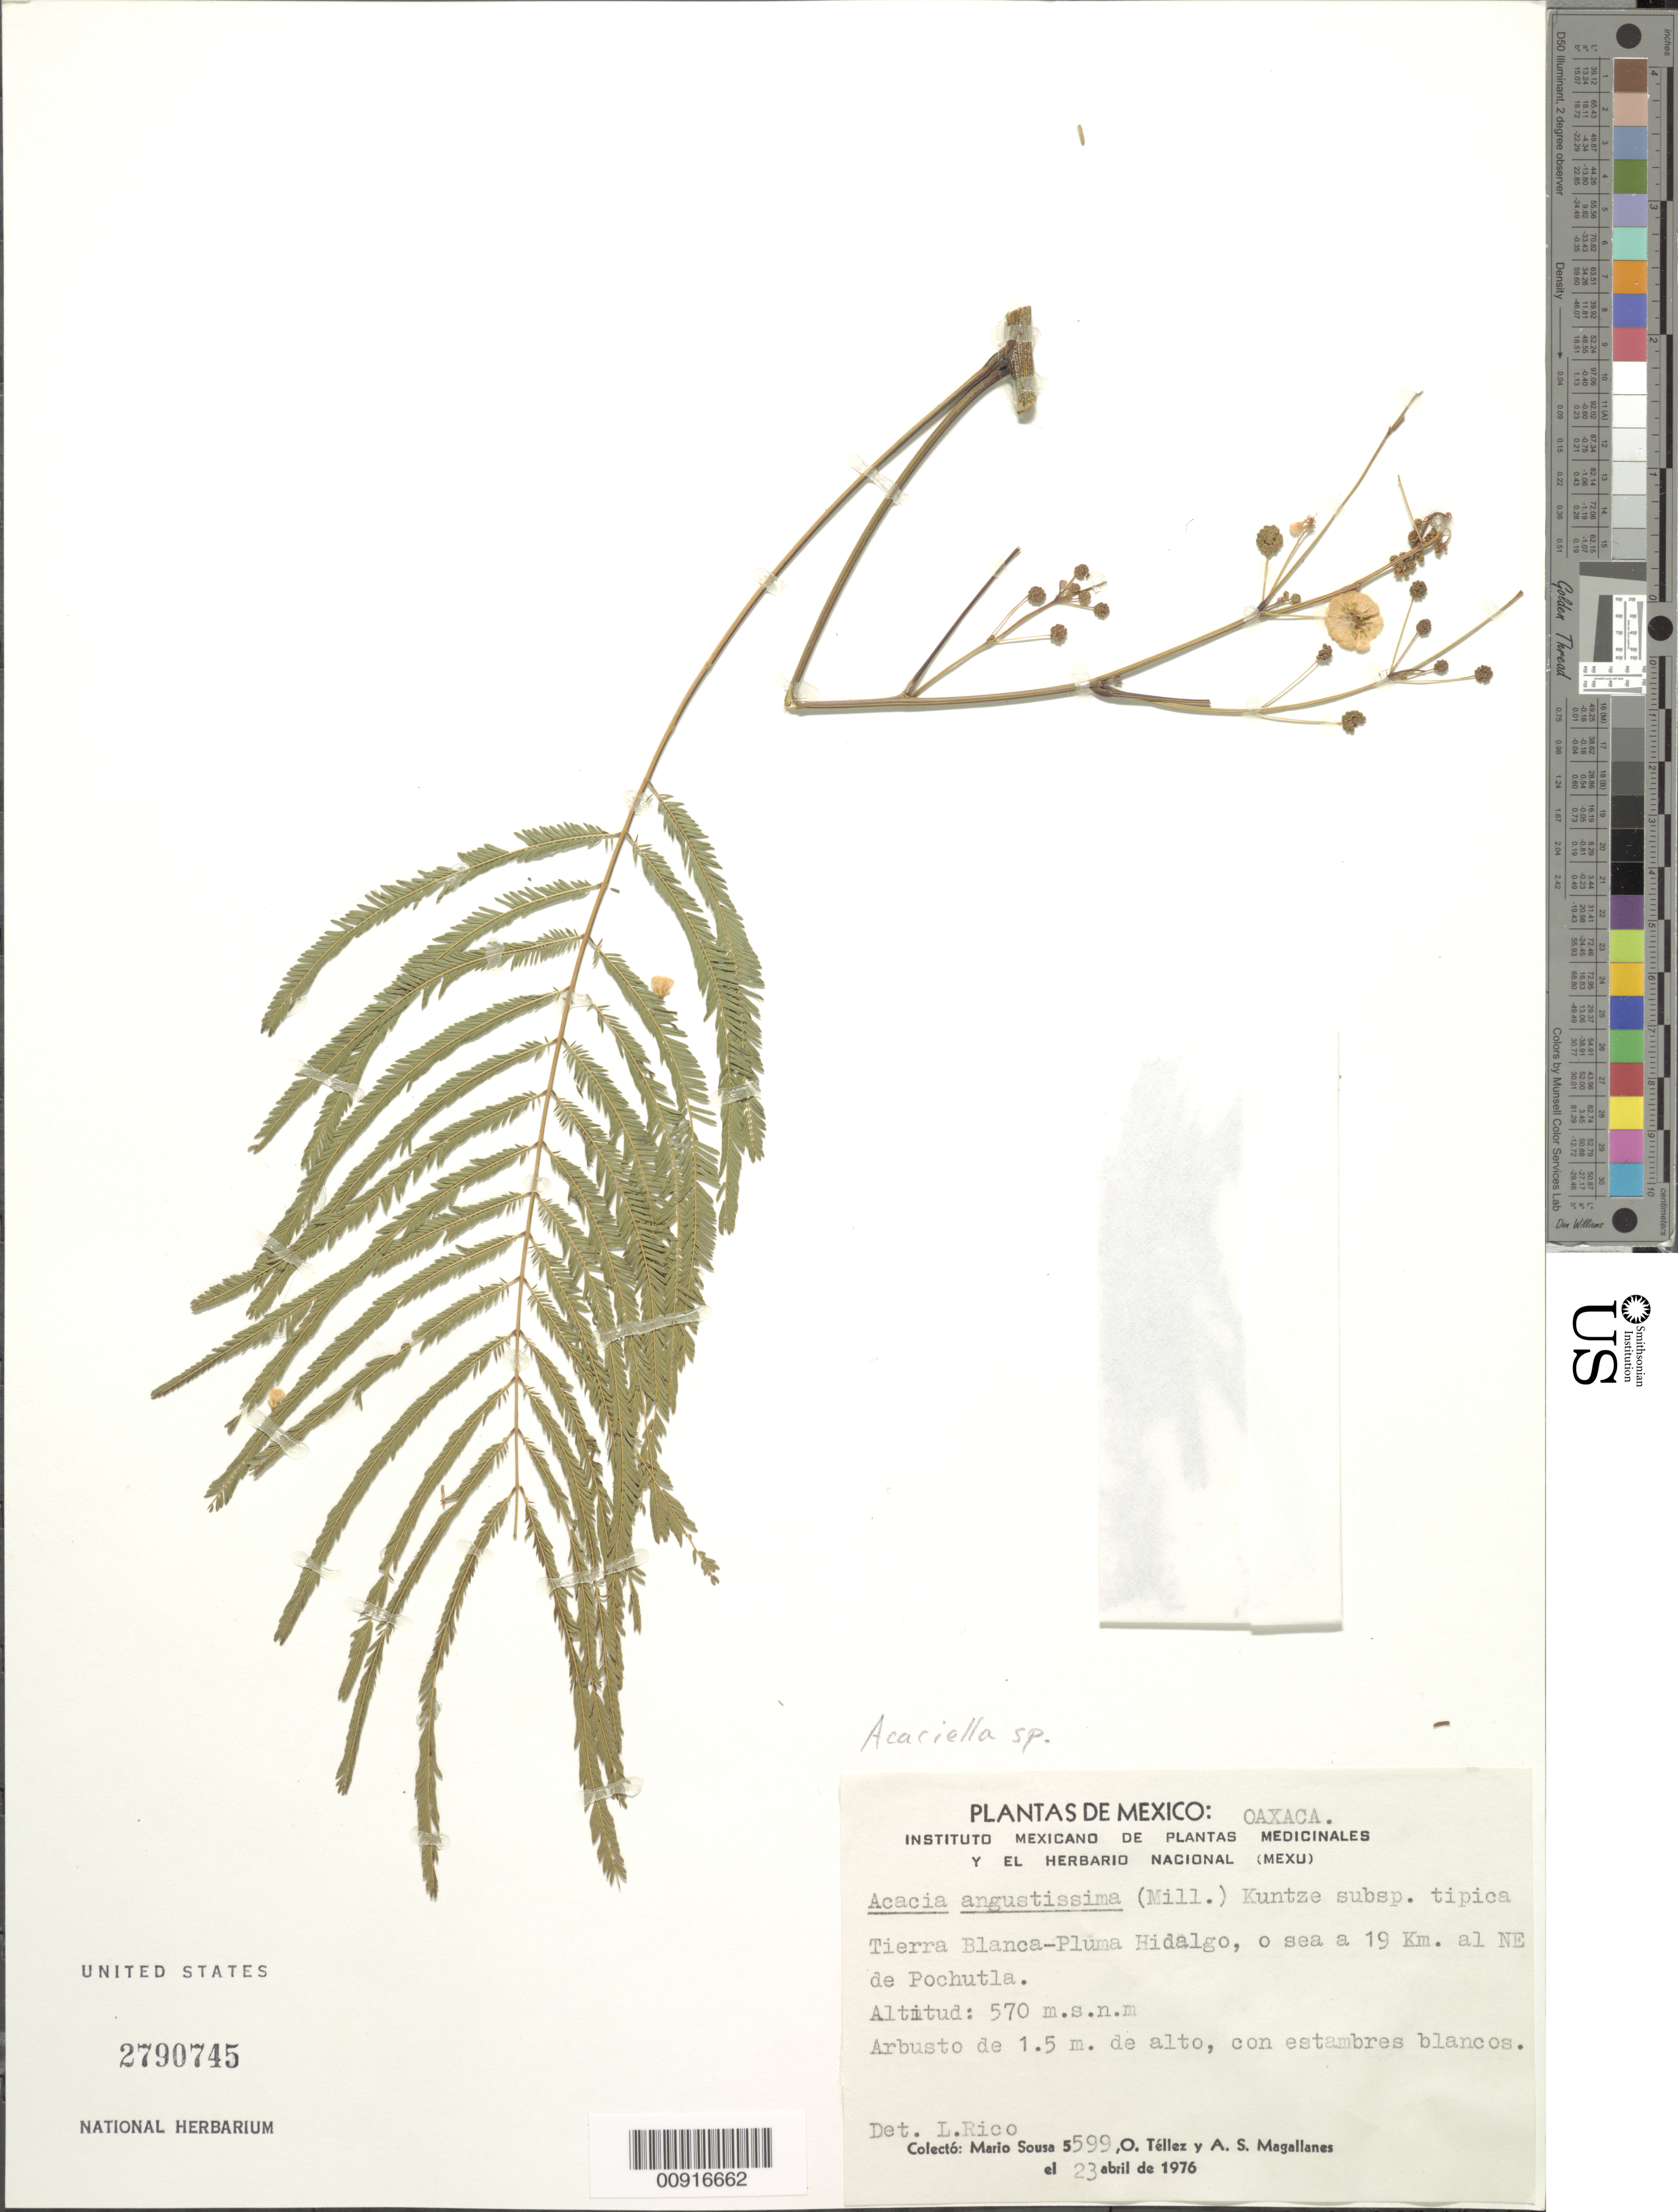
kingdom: Plantae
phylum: Tracheophyta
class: Magnoliopsida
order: Fabales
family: Fabaceae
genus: Acaciella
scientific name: Acaciella sp.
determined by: Strong, M. T., (US), Smithsonian Institution - National Museum of Natural History (UNITED STATES)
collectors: M. Sousa S., O. Téllez V. & A. Magallanes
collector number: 5599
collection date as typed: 23 Apr 1976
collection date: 1976-04-23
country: Mexico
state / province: Oaxaca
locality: Tierra Blanca-Pluma Hidalgo, o sea a 19 km. al NE de Pochutla.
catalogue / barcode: US 2790745